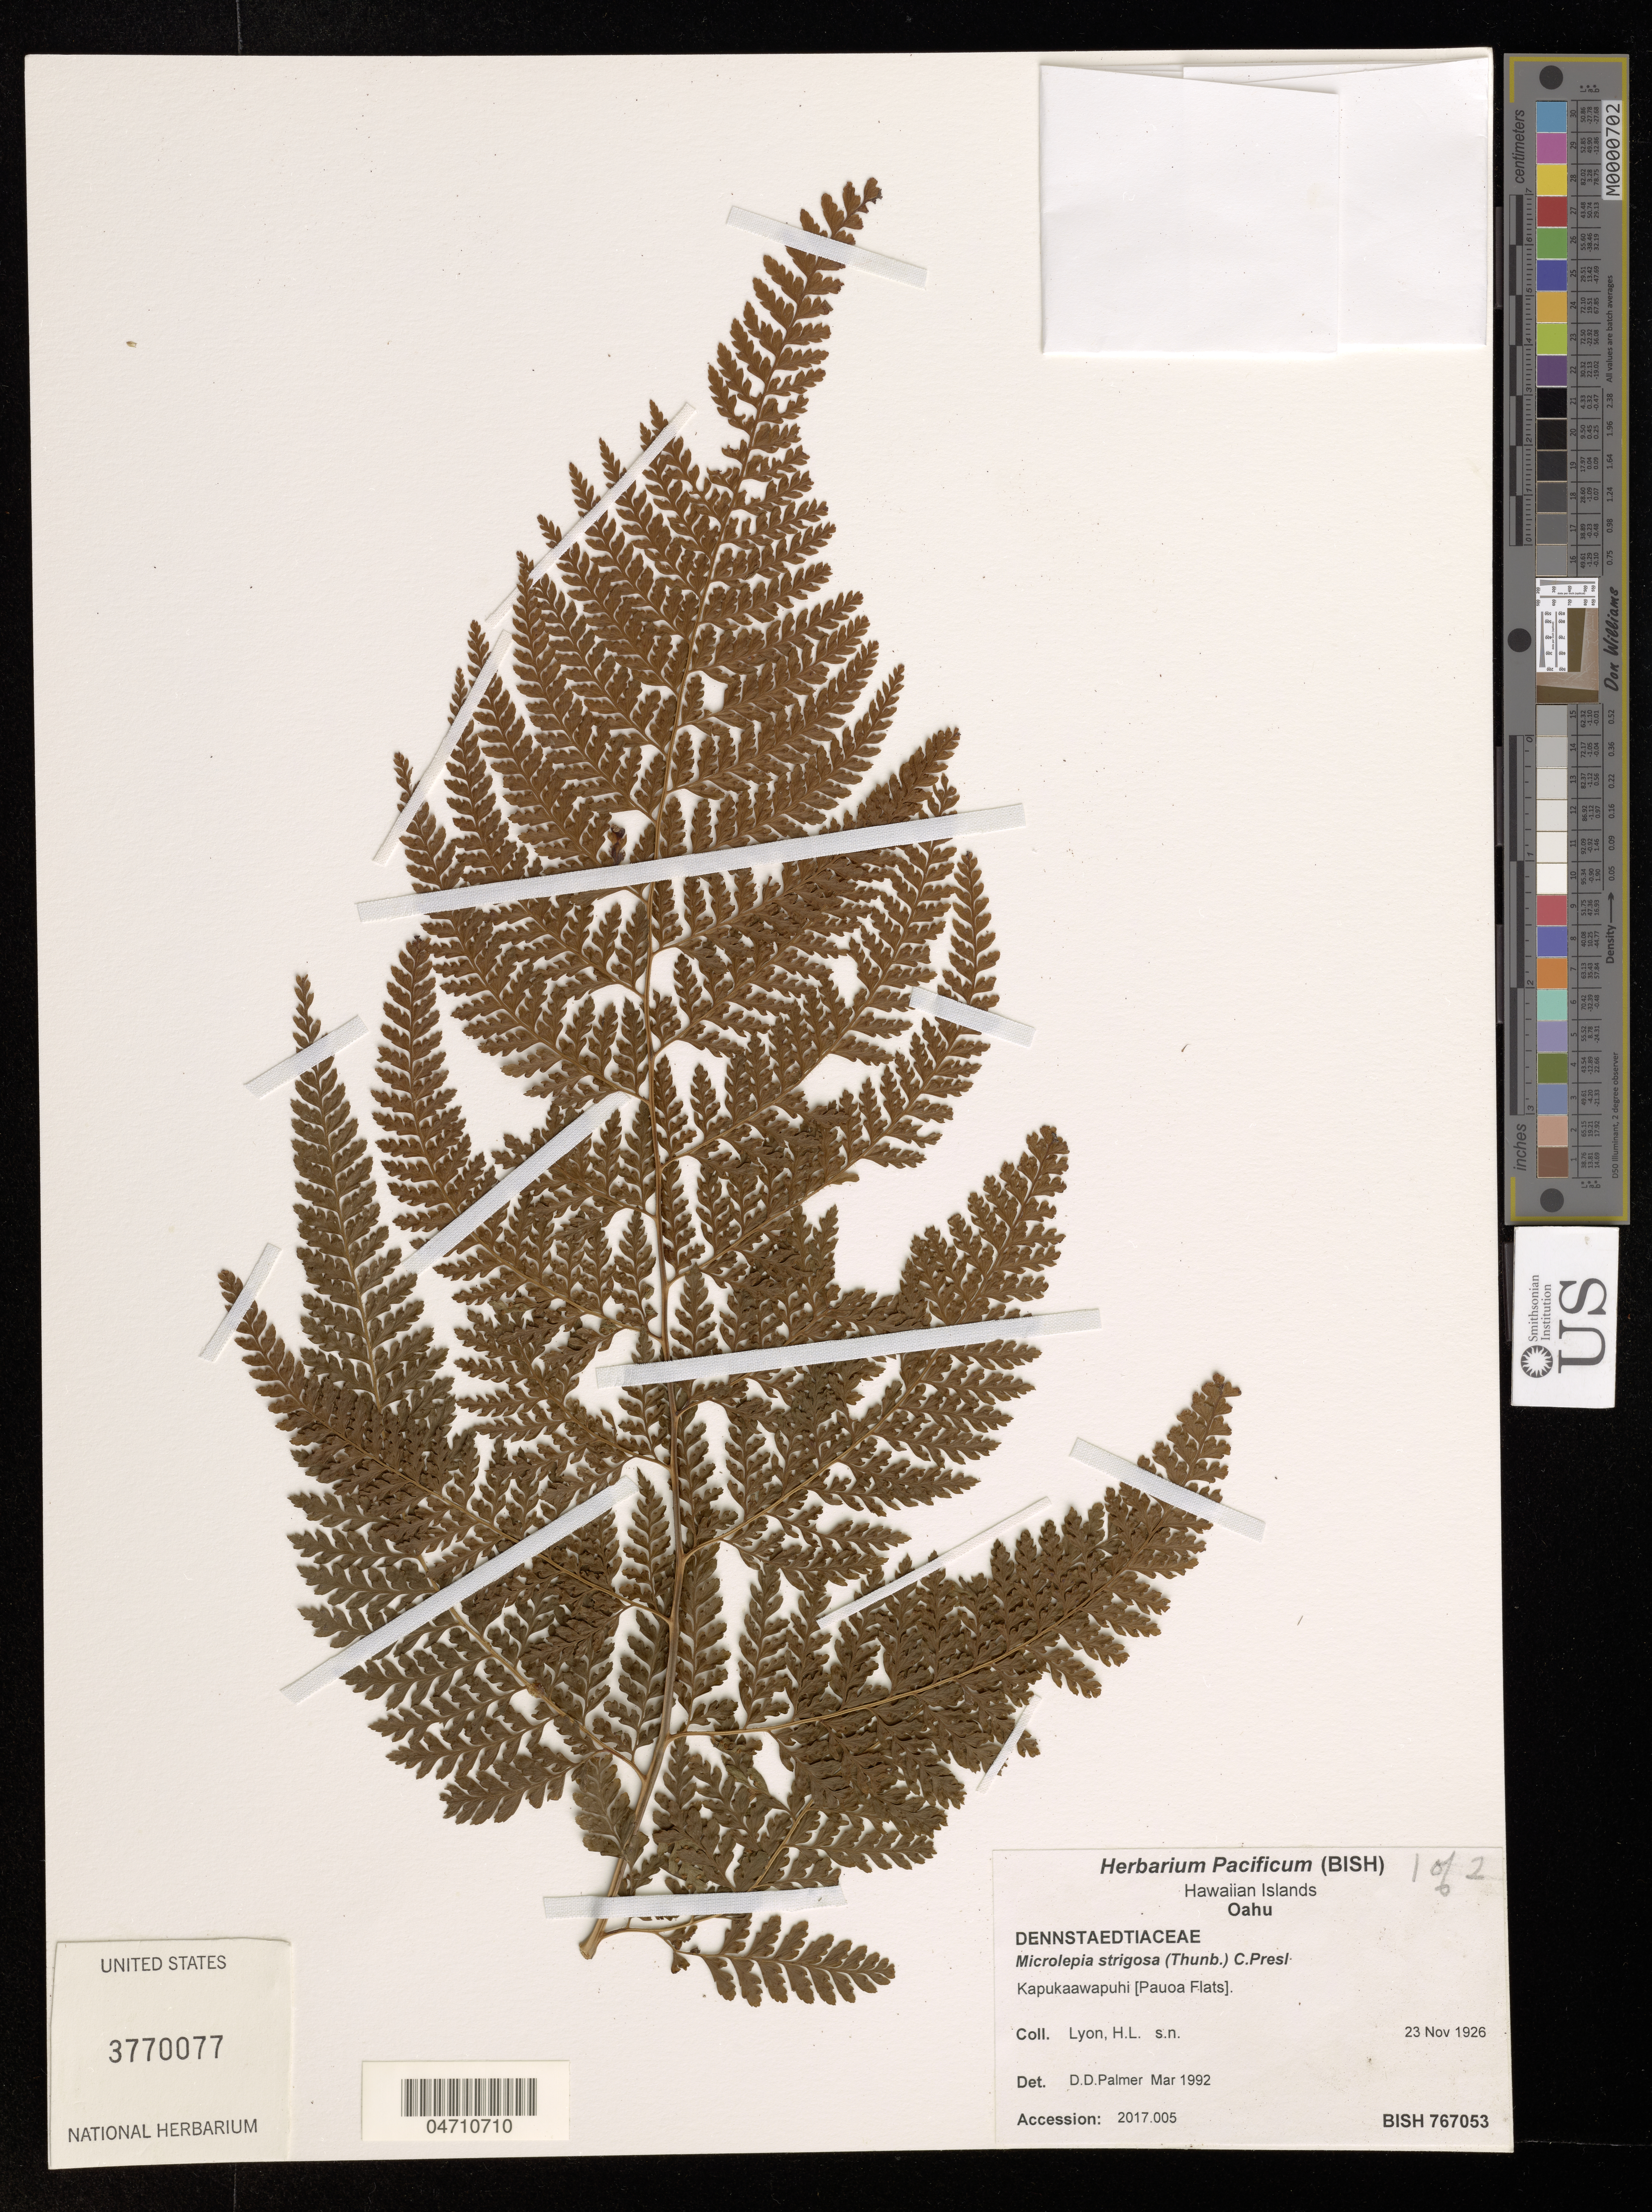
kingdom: Plantae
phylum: Tracheophyta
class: Polypodiopsida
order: Polypodiales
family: Dennstaedtiaceae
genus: Microlepia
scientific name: Microlepia strigosa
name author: (Thunb.) J. Presl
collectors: H. Lyon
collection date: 1926-11-23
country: United States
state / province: Hawaii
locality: Hawaiian Islands. Oahu. Kapukaawapuhi [Pauoa Flats].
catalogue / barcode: US 3770077